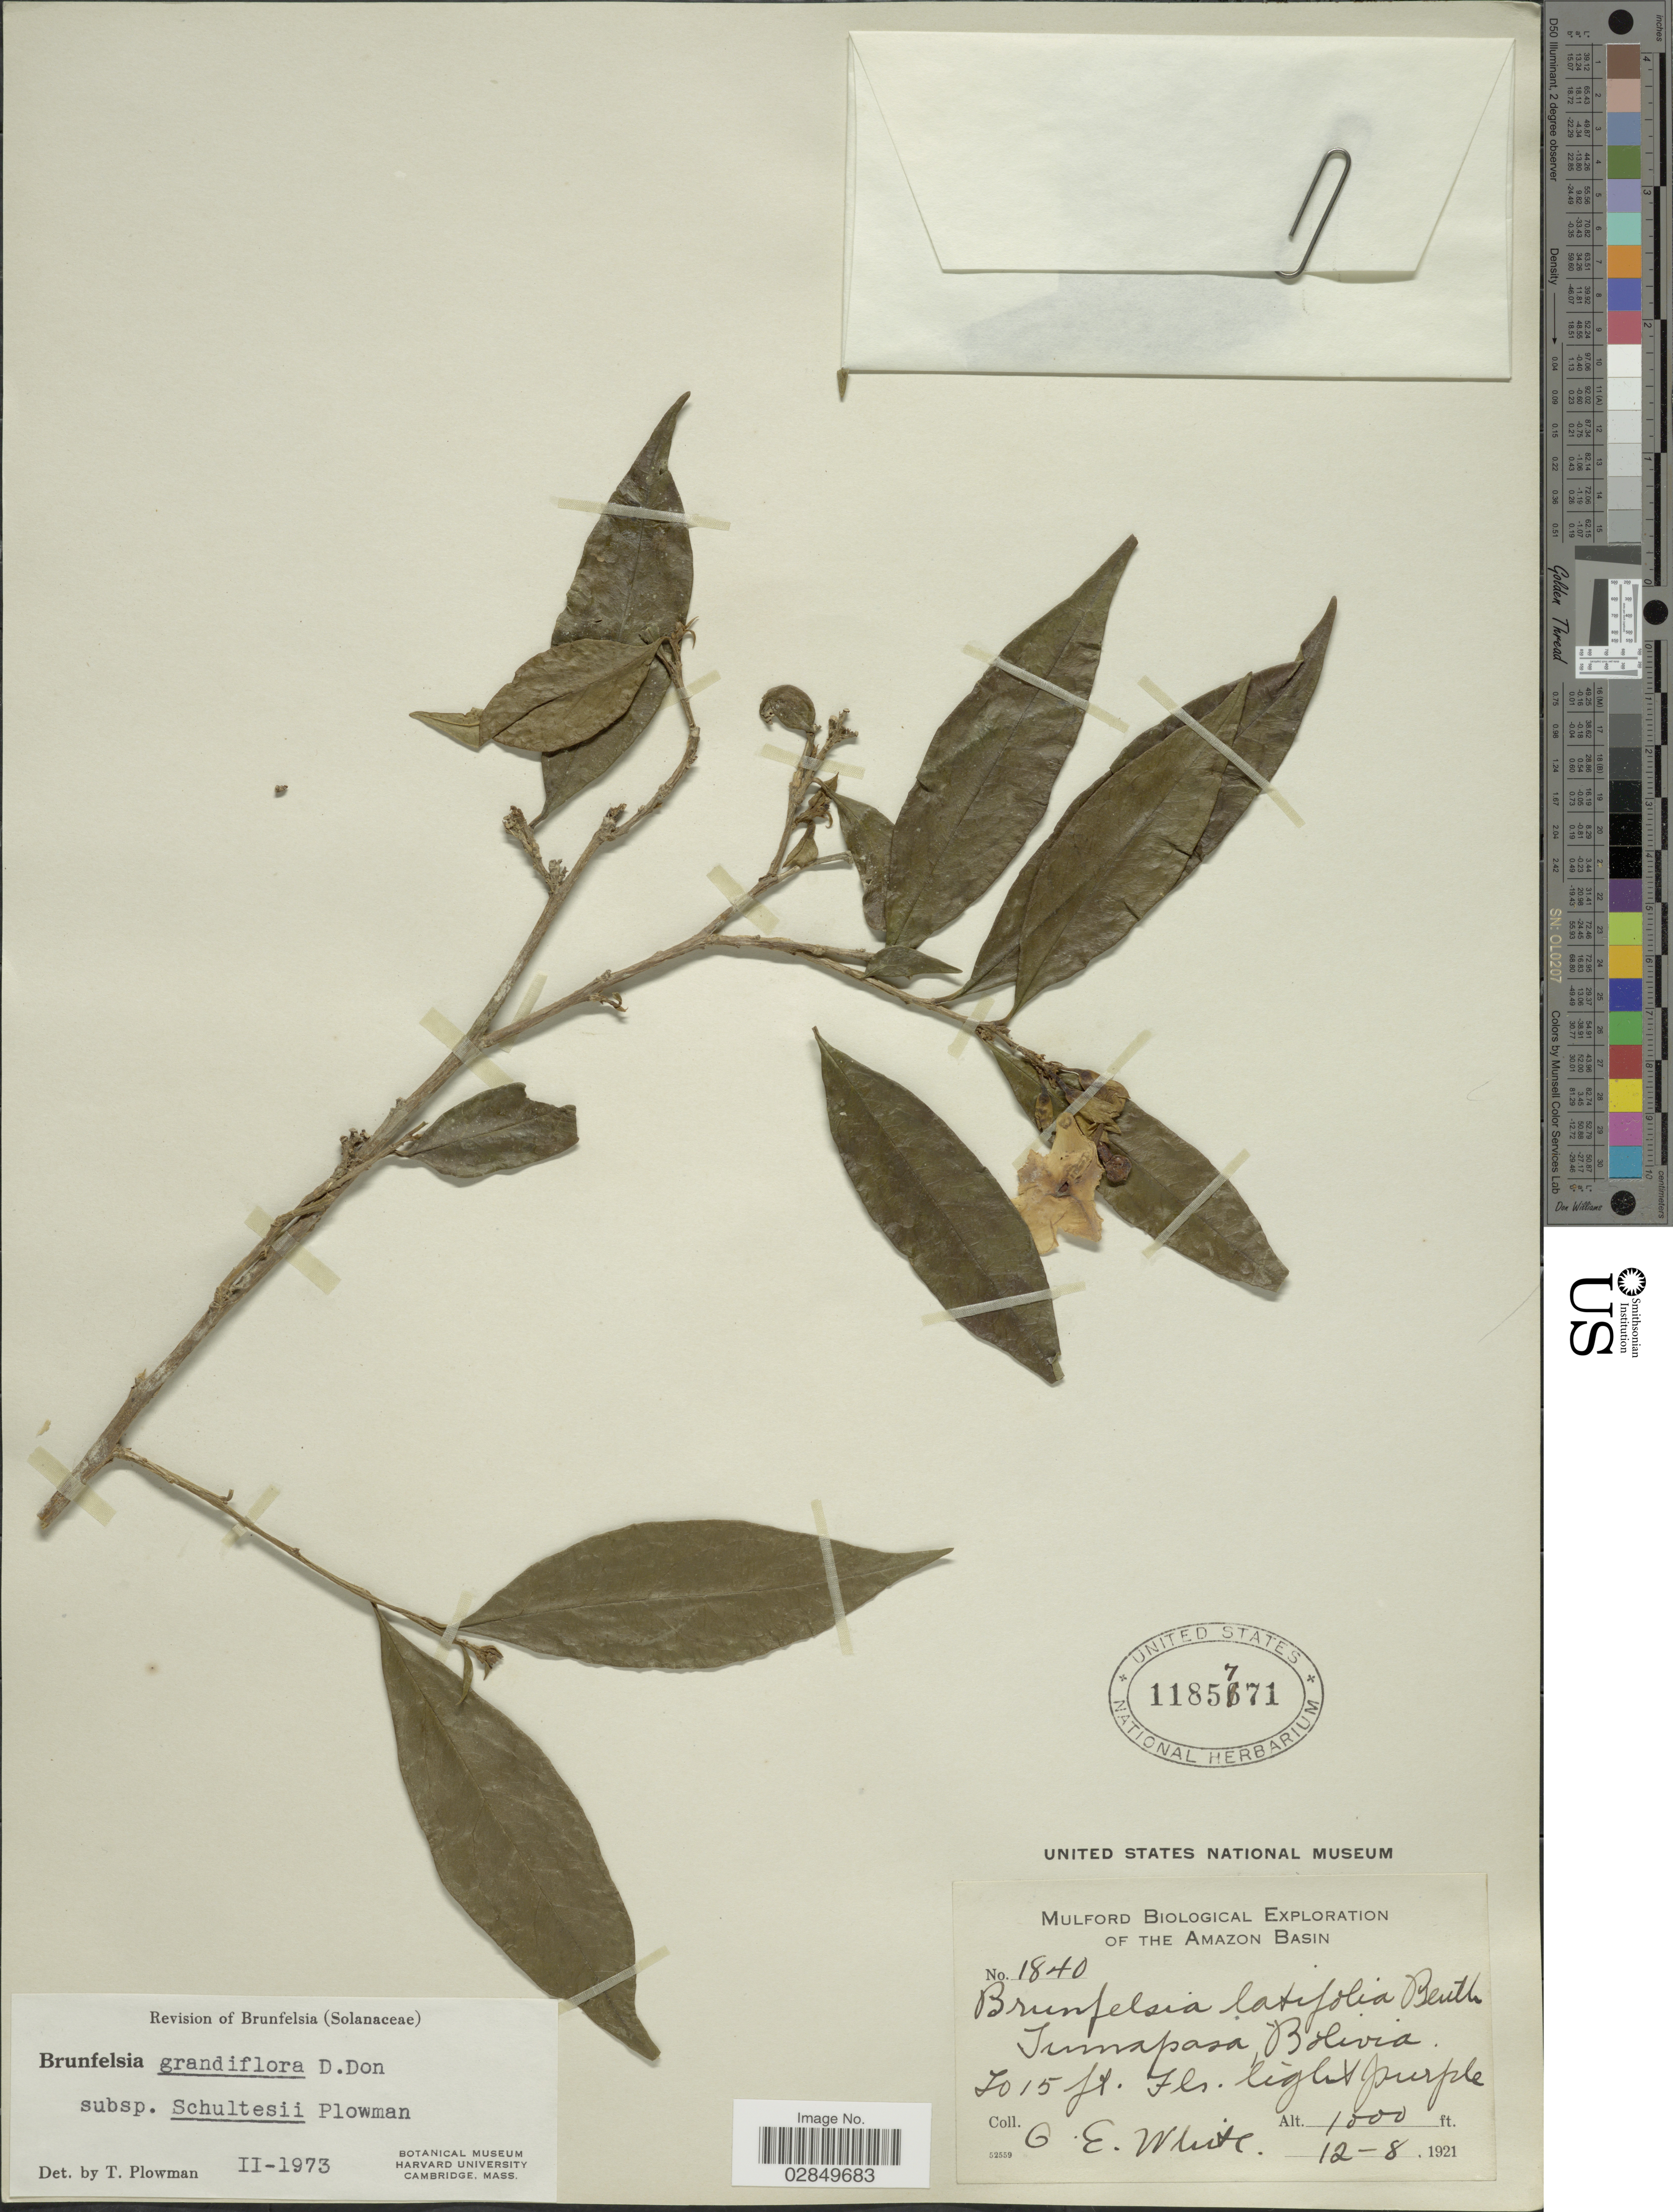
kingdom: Plantae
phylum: Tracheophyta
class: Magnoliopsida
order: Solanales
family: Solanaceae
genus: Brunfelsia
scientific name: Brunfelsia grandiflora subsp. schultesii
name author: Plowman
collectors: O. E. White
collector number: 1840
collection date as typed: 12-8-1921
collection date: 1921-12-08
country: Bolivia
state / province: La Paz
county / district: Iturralde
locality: Tumupasa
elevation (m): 305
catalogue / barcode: US 1185771